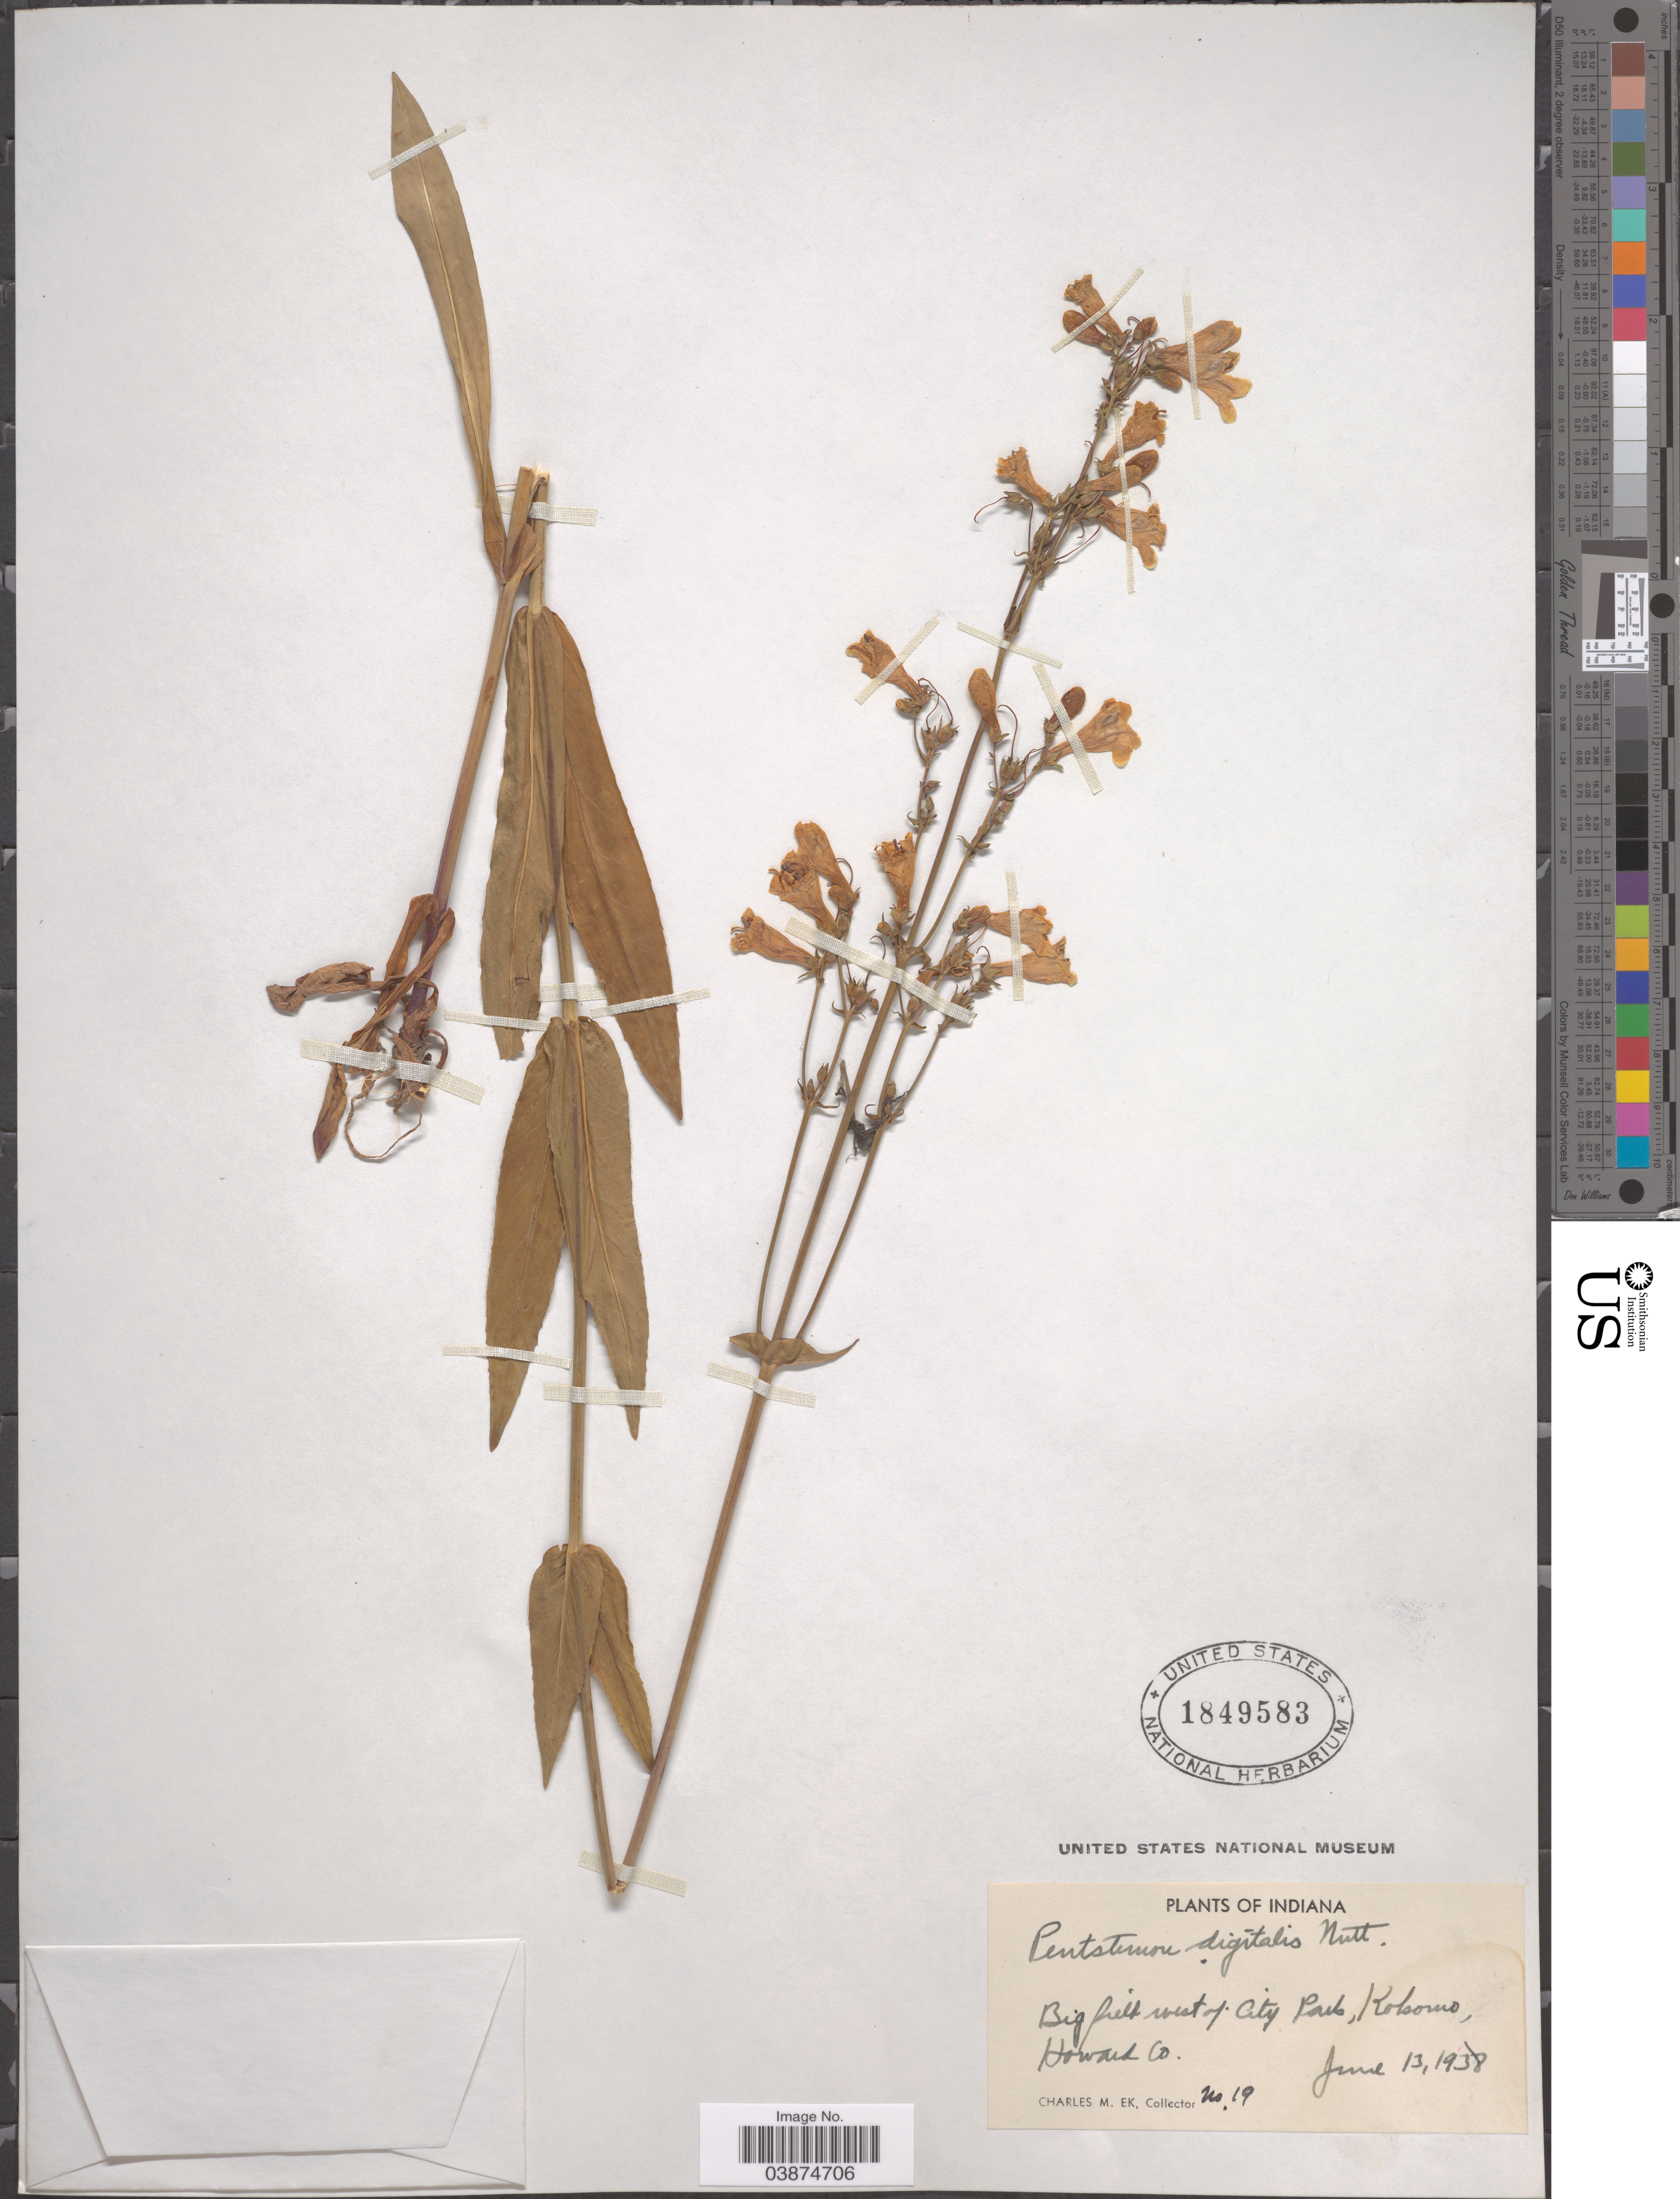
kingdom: Plantae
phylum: Tracheophyta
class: Magnoliopsida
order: Lamiales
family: Plantaginaceae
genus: Penstemon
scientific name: Penstemon digitalis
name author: Nutt. ex Sims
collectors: C. Ek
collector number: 19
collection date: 1938-06-13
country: United States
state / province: Indiana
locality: Big field west of City Park, Kokomo, Howard Co.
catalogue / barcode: US 1849583